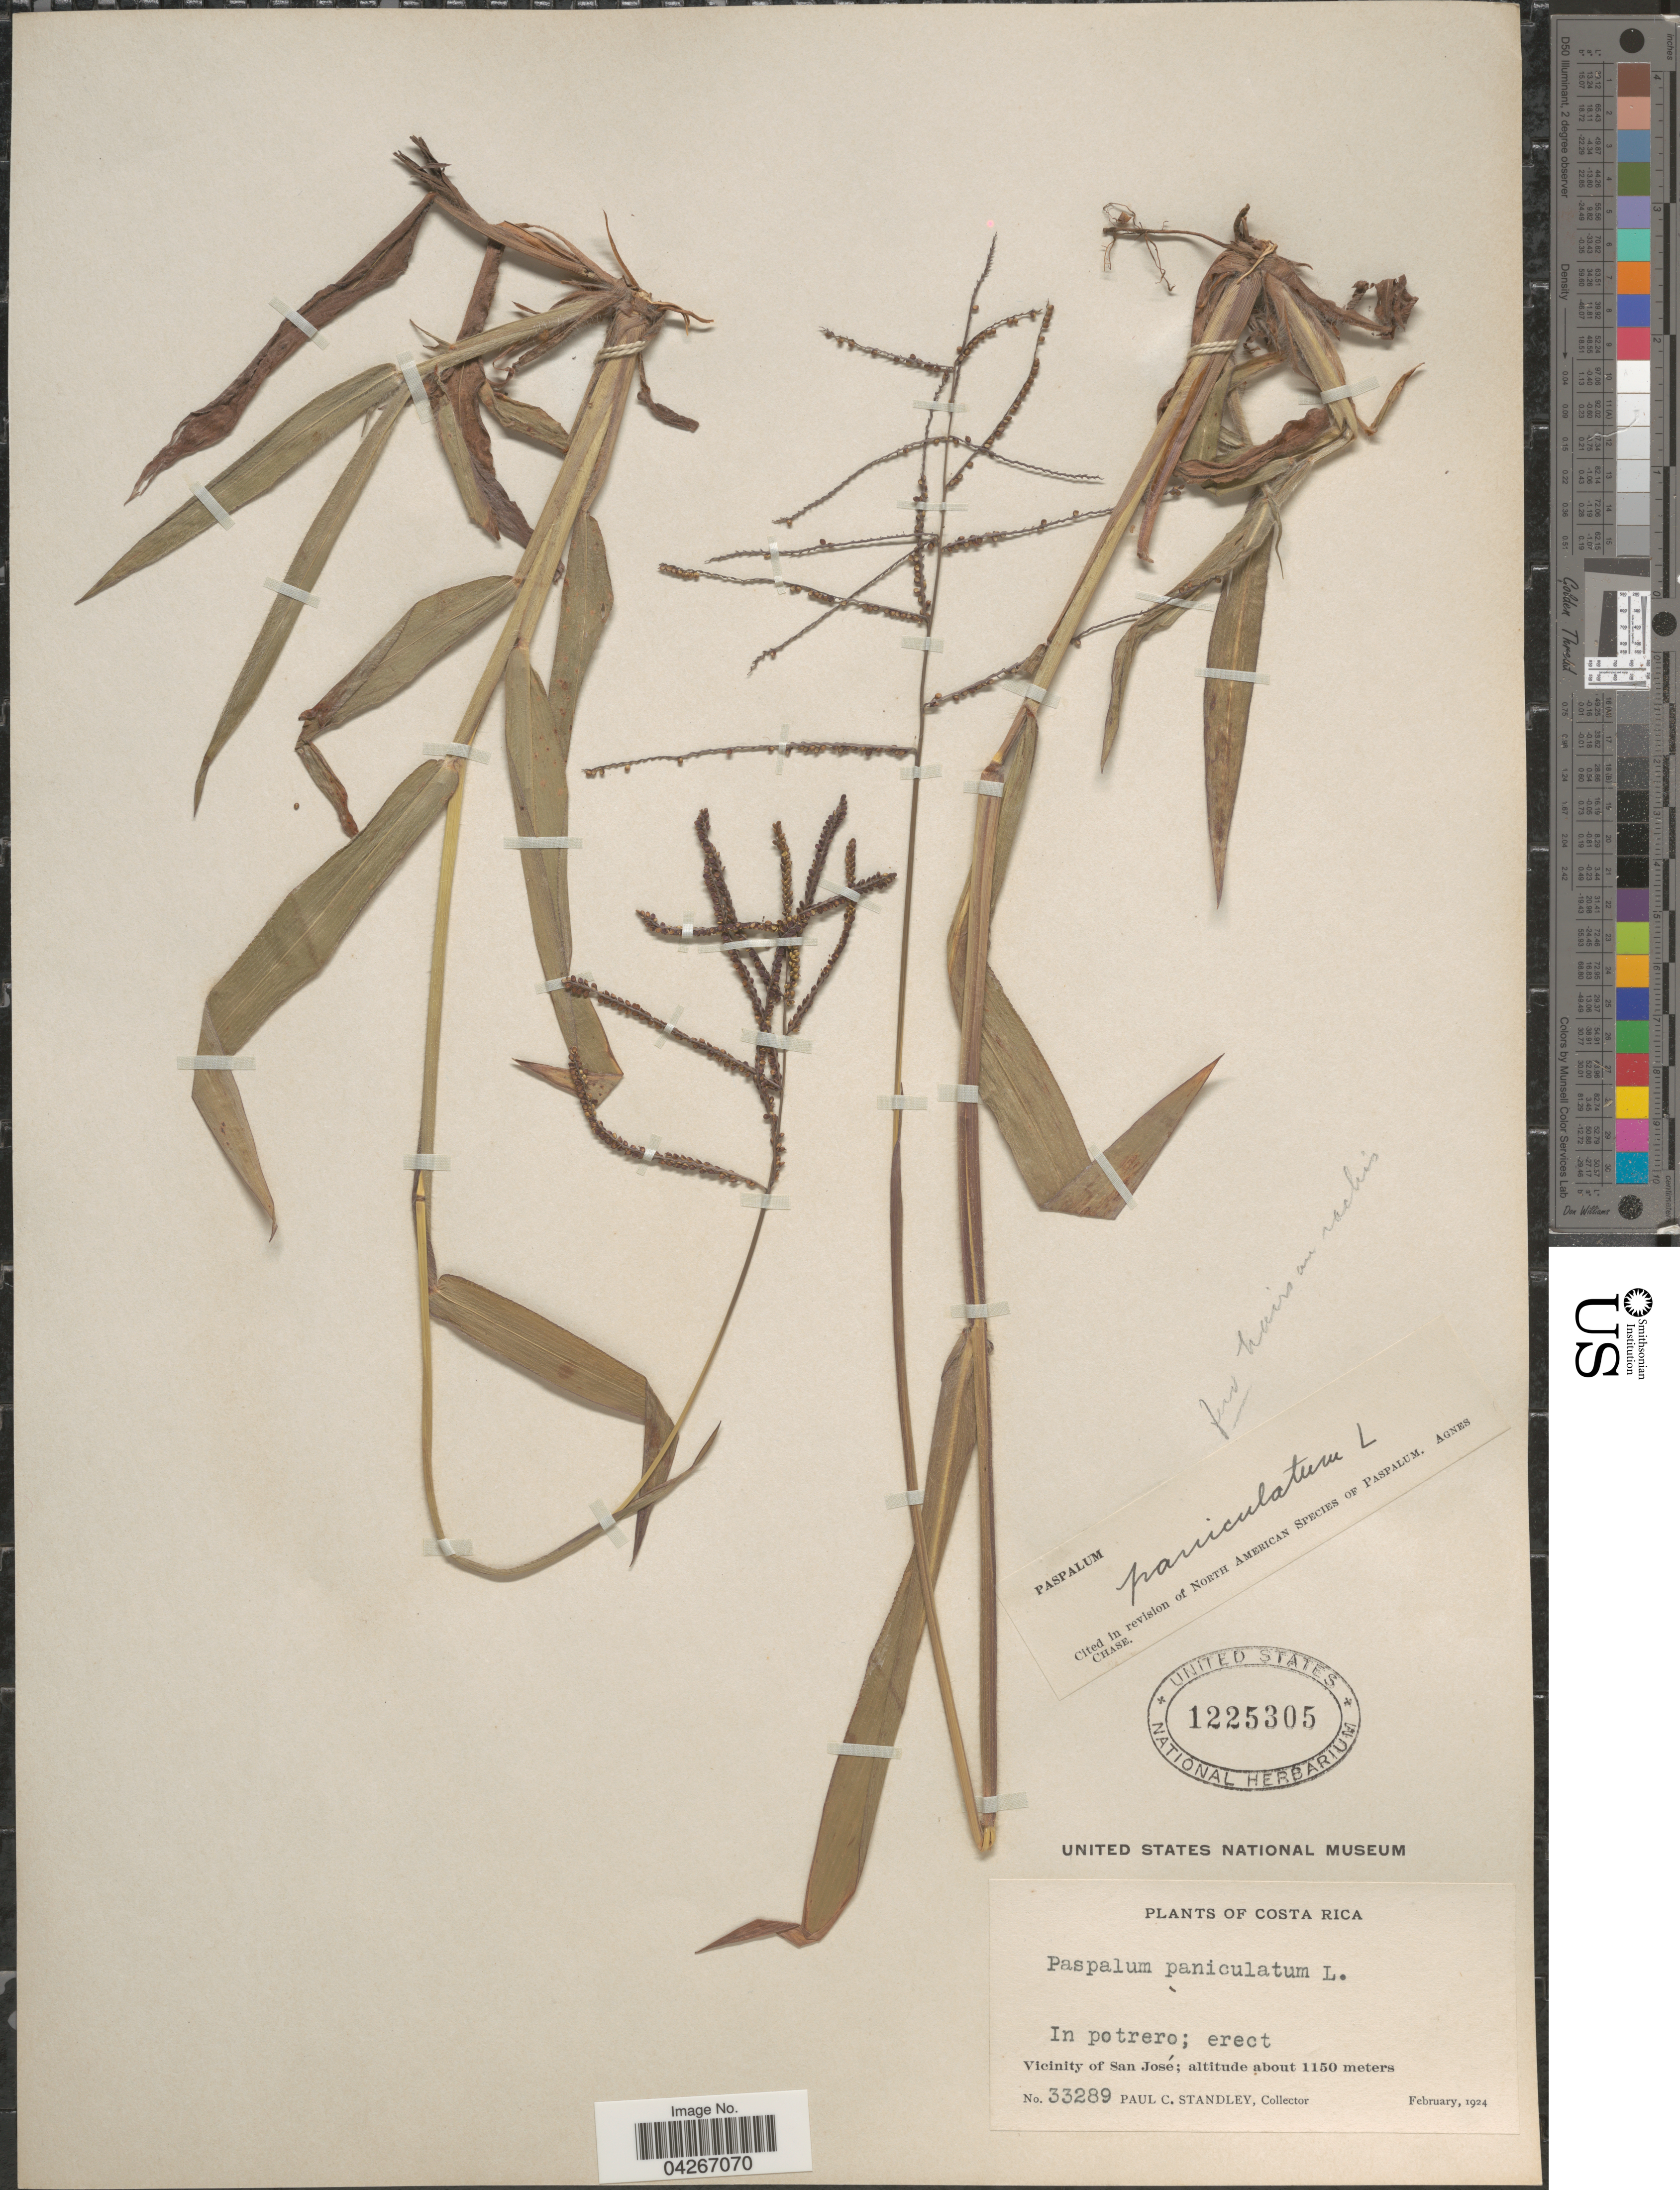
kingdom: Plantae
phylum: Tracheophyta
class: Liliopsida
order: Poales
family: Poaceae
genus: Paspalum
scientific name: Paspalum paniculatum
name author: L.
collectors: P. C. Standley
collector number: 33289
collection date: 1924-02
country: Costa Rica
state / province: San José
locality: Vicinity of San José.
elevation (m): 1150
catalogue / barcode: US 1225305